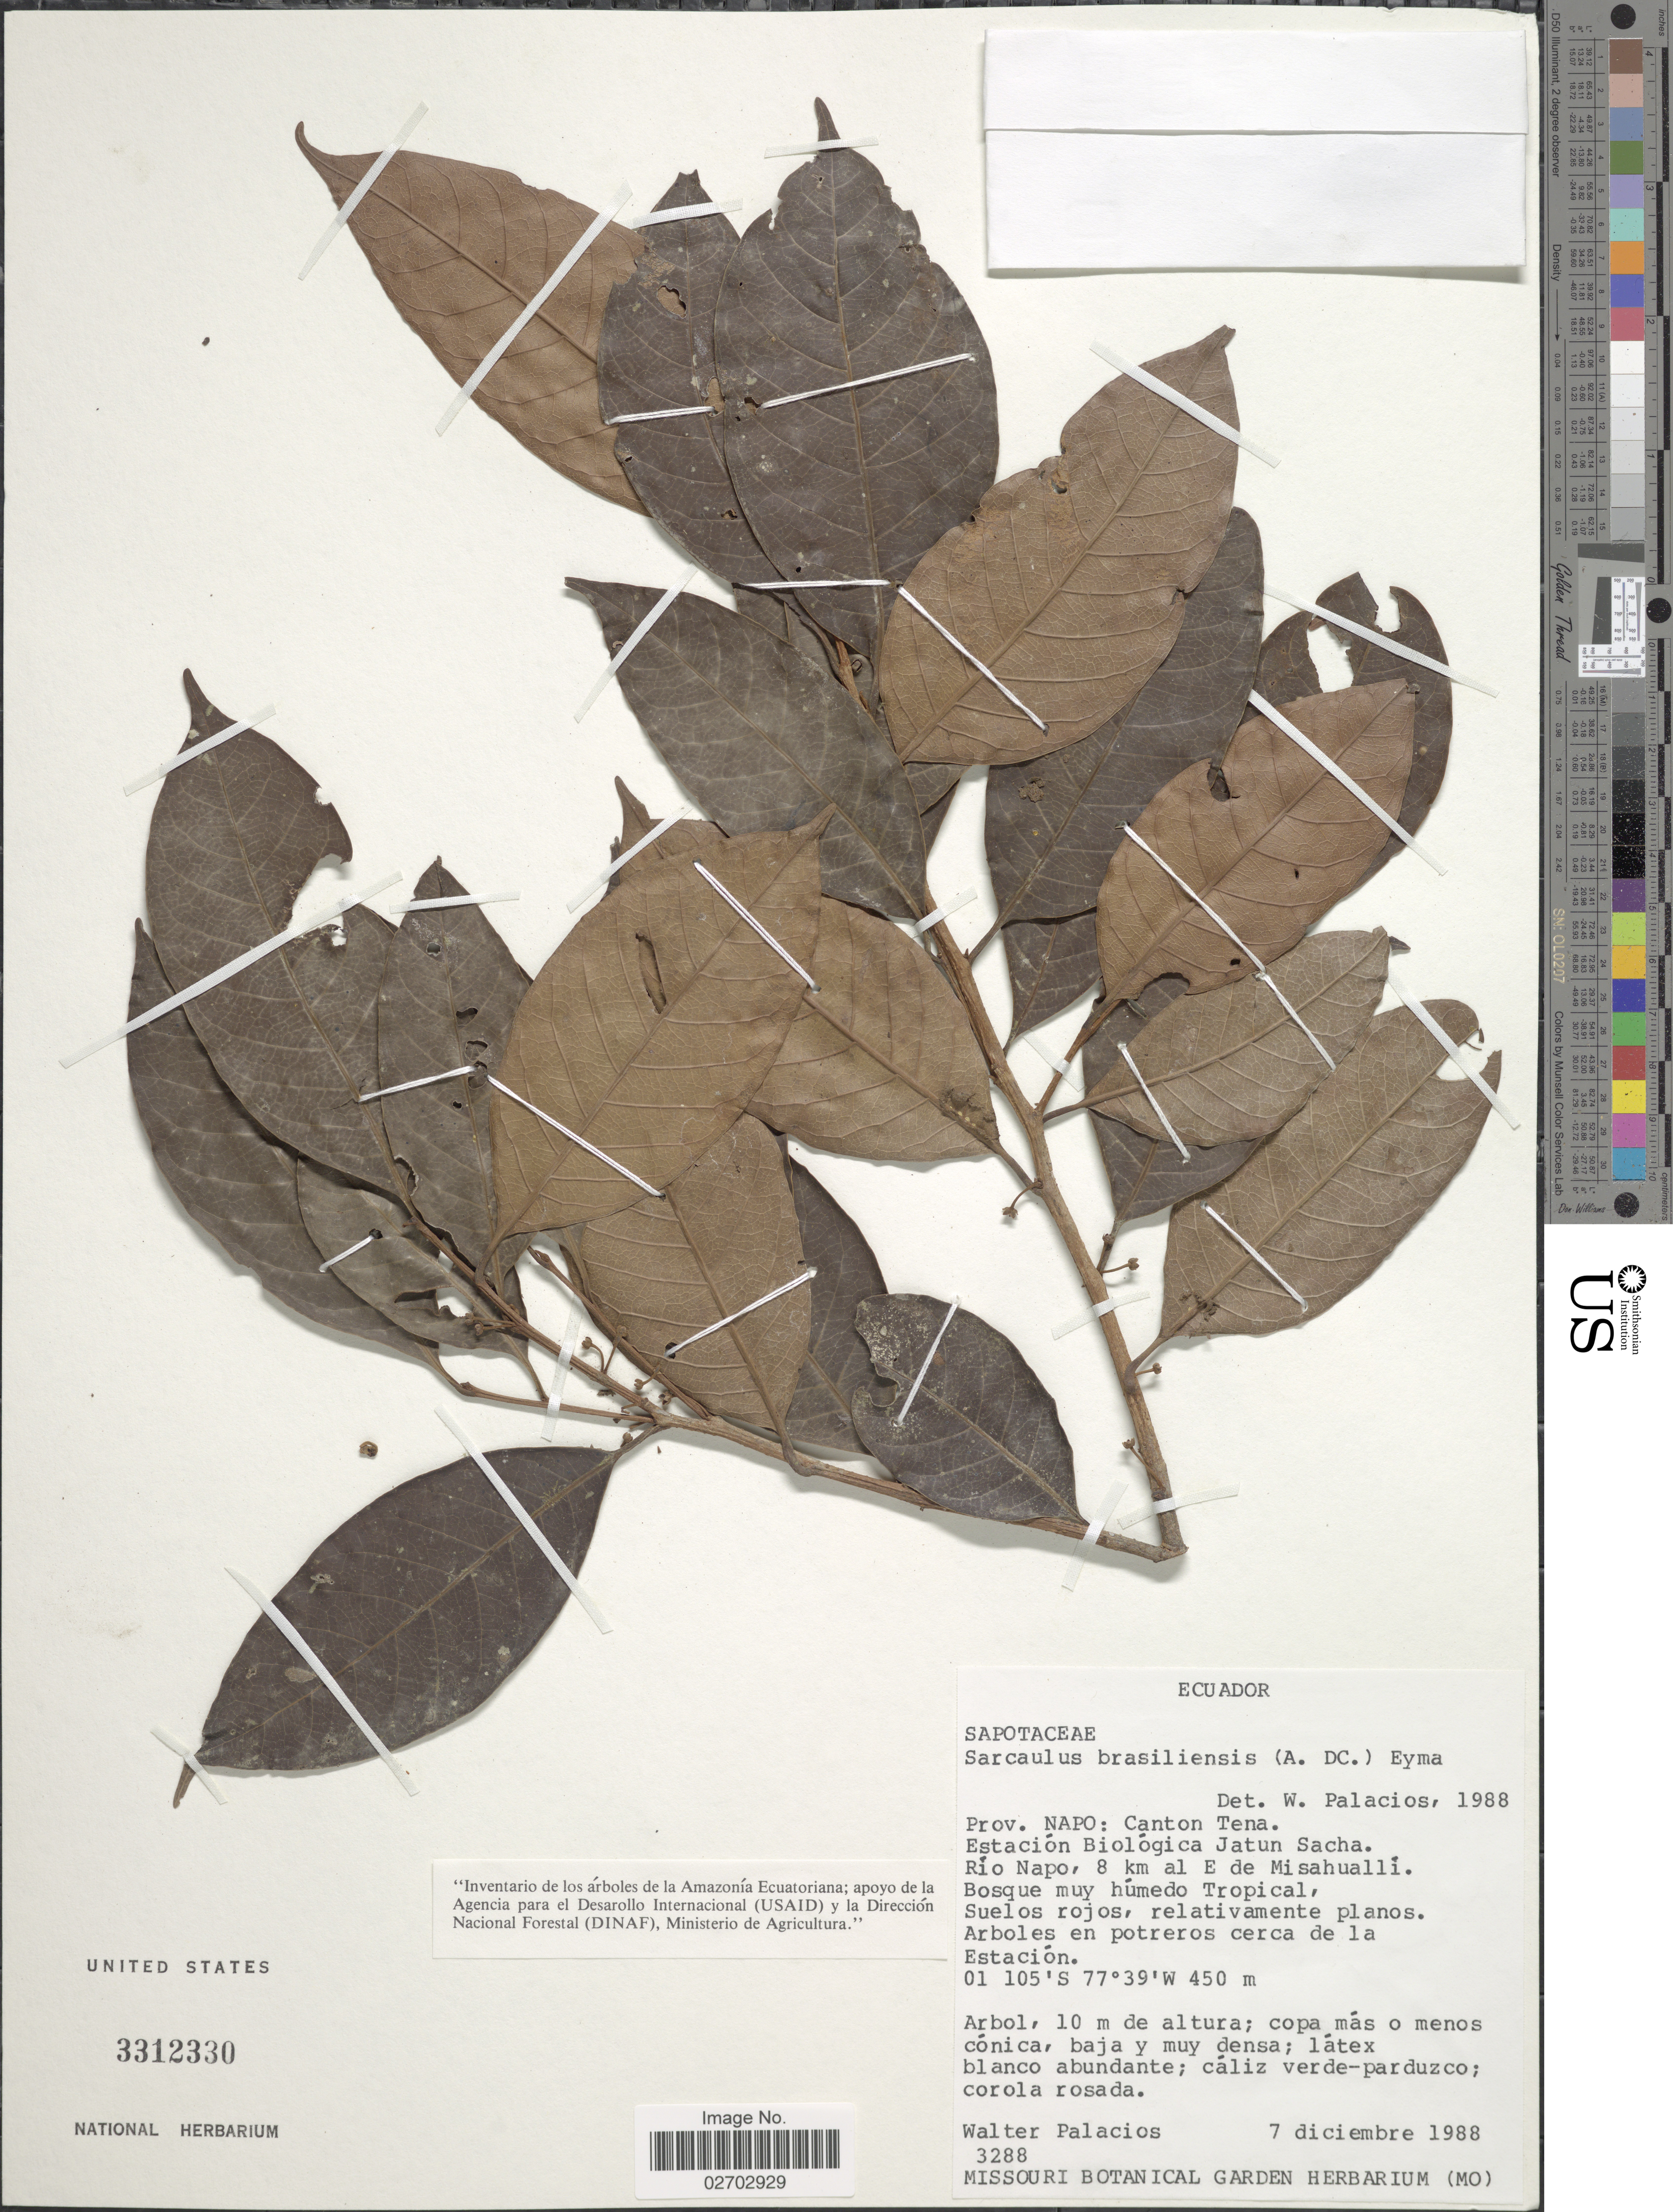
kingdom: Plantae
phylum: Tracheophyta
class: Magnoliopsida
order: Ericales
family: Sapotaceae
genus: Sarcaulus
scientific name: Sarcaulus brasiliensis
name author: (A. DC.) Eyma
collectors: W. Palacios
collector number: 3288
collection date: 1988-12-07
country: Ecuador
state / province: Napo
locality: Canton Tena. Estacion Biologica Jatun Sacha. Rio Napo, 8 km al E de Misahualli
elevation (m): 450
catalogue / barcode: US 3312330